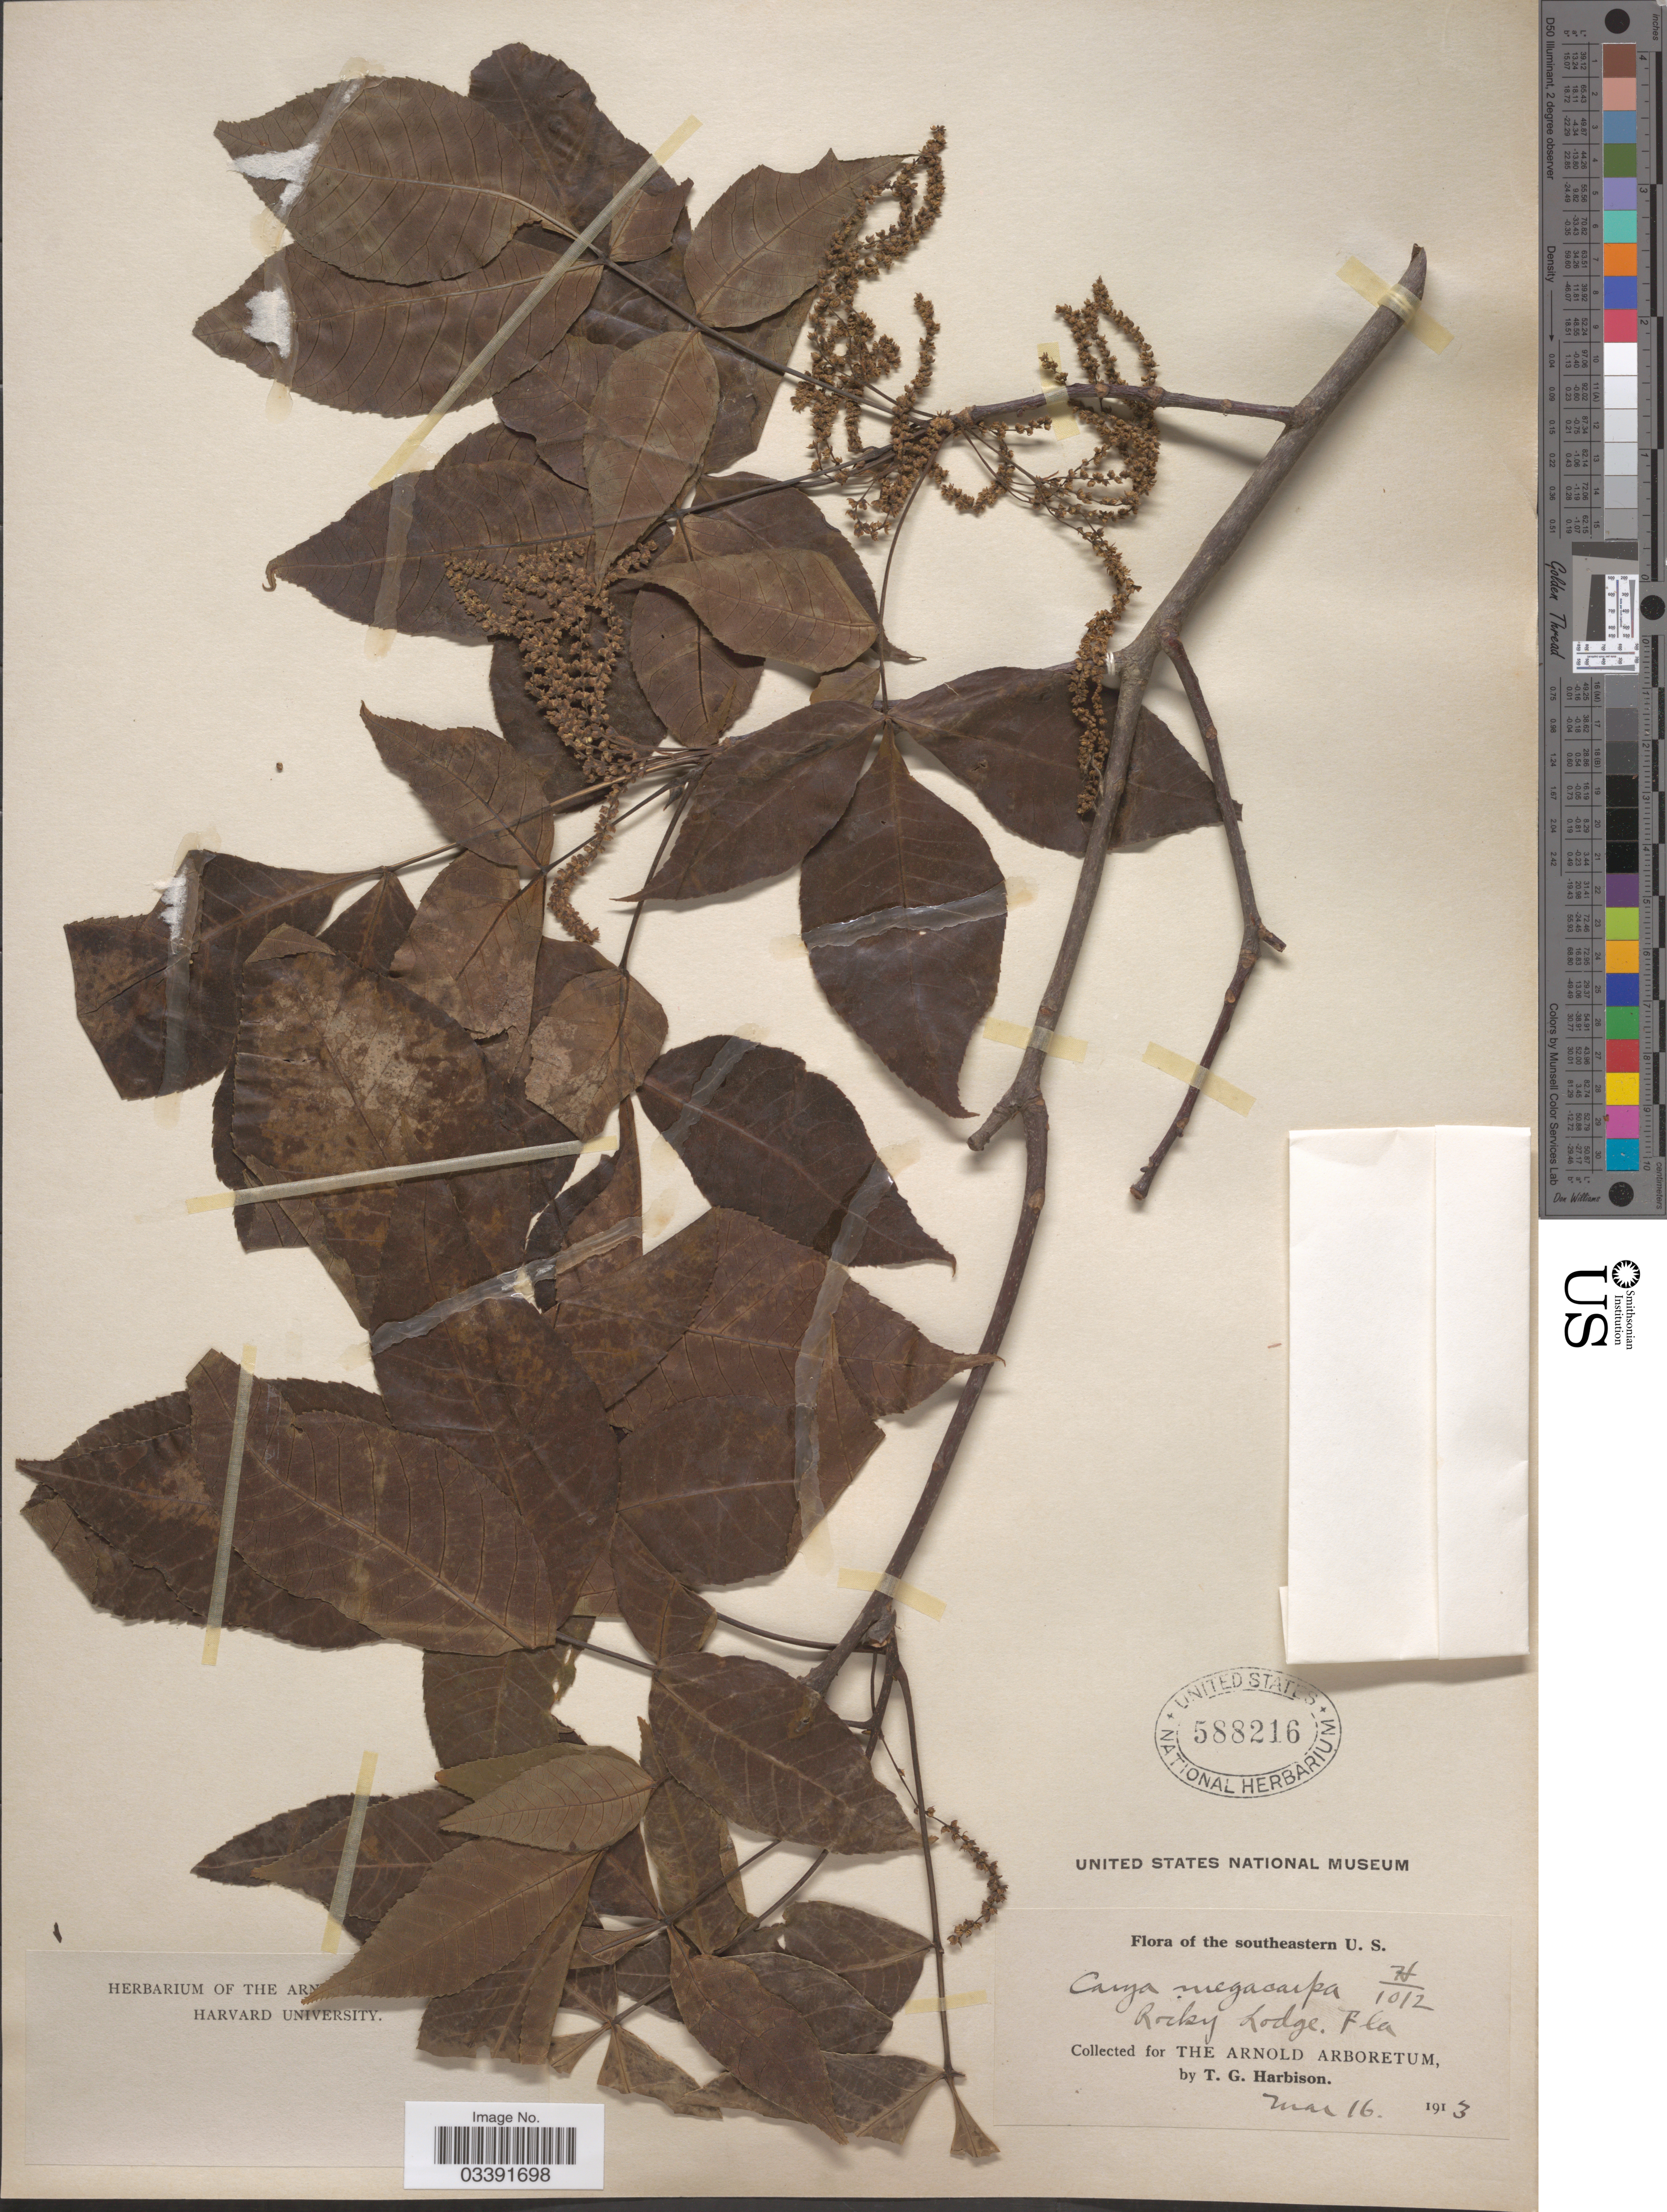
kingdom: Plantae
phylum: Tracheophyta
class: Magnoliopsida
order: Fagales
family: Juglandaceae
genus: Carya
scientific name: Carya glabra var. megacarpa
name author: (Sarg.) Sarg.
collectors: T. Harbison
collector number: H/1012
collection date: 1913-03-16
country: United States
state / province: Florida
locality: Rocky Lodge.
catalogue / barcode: US 588216